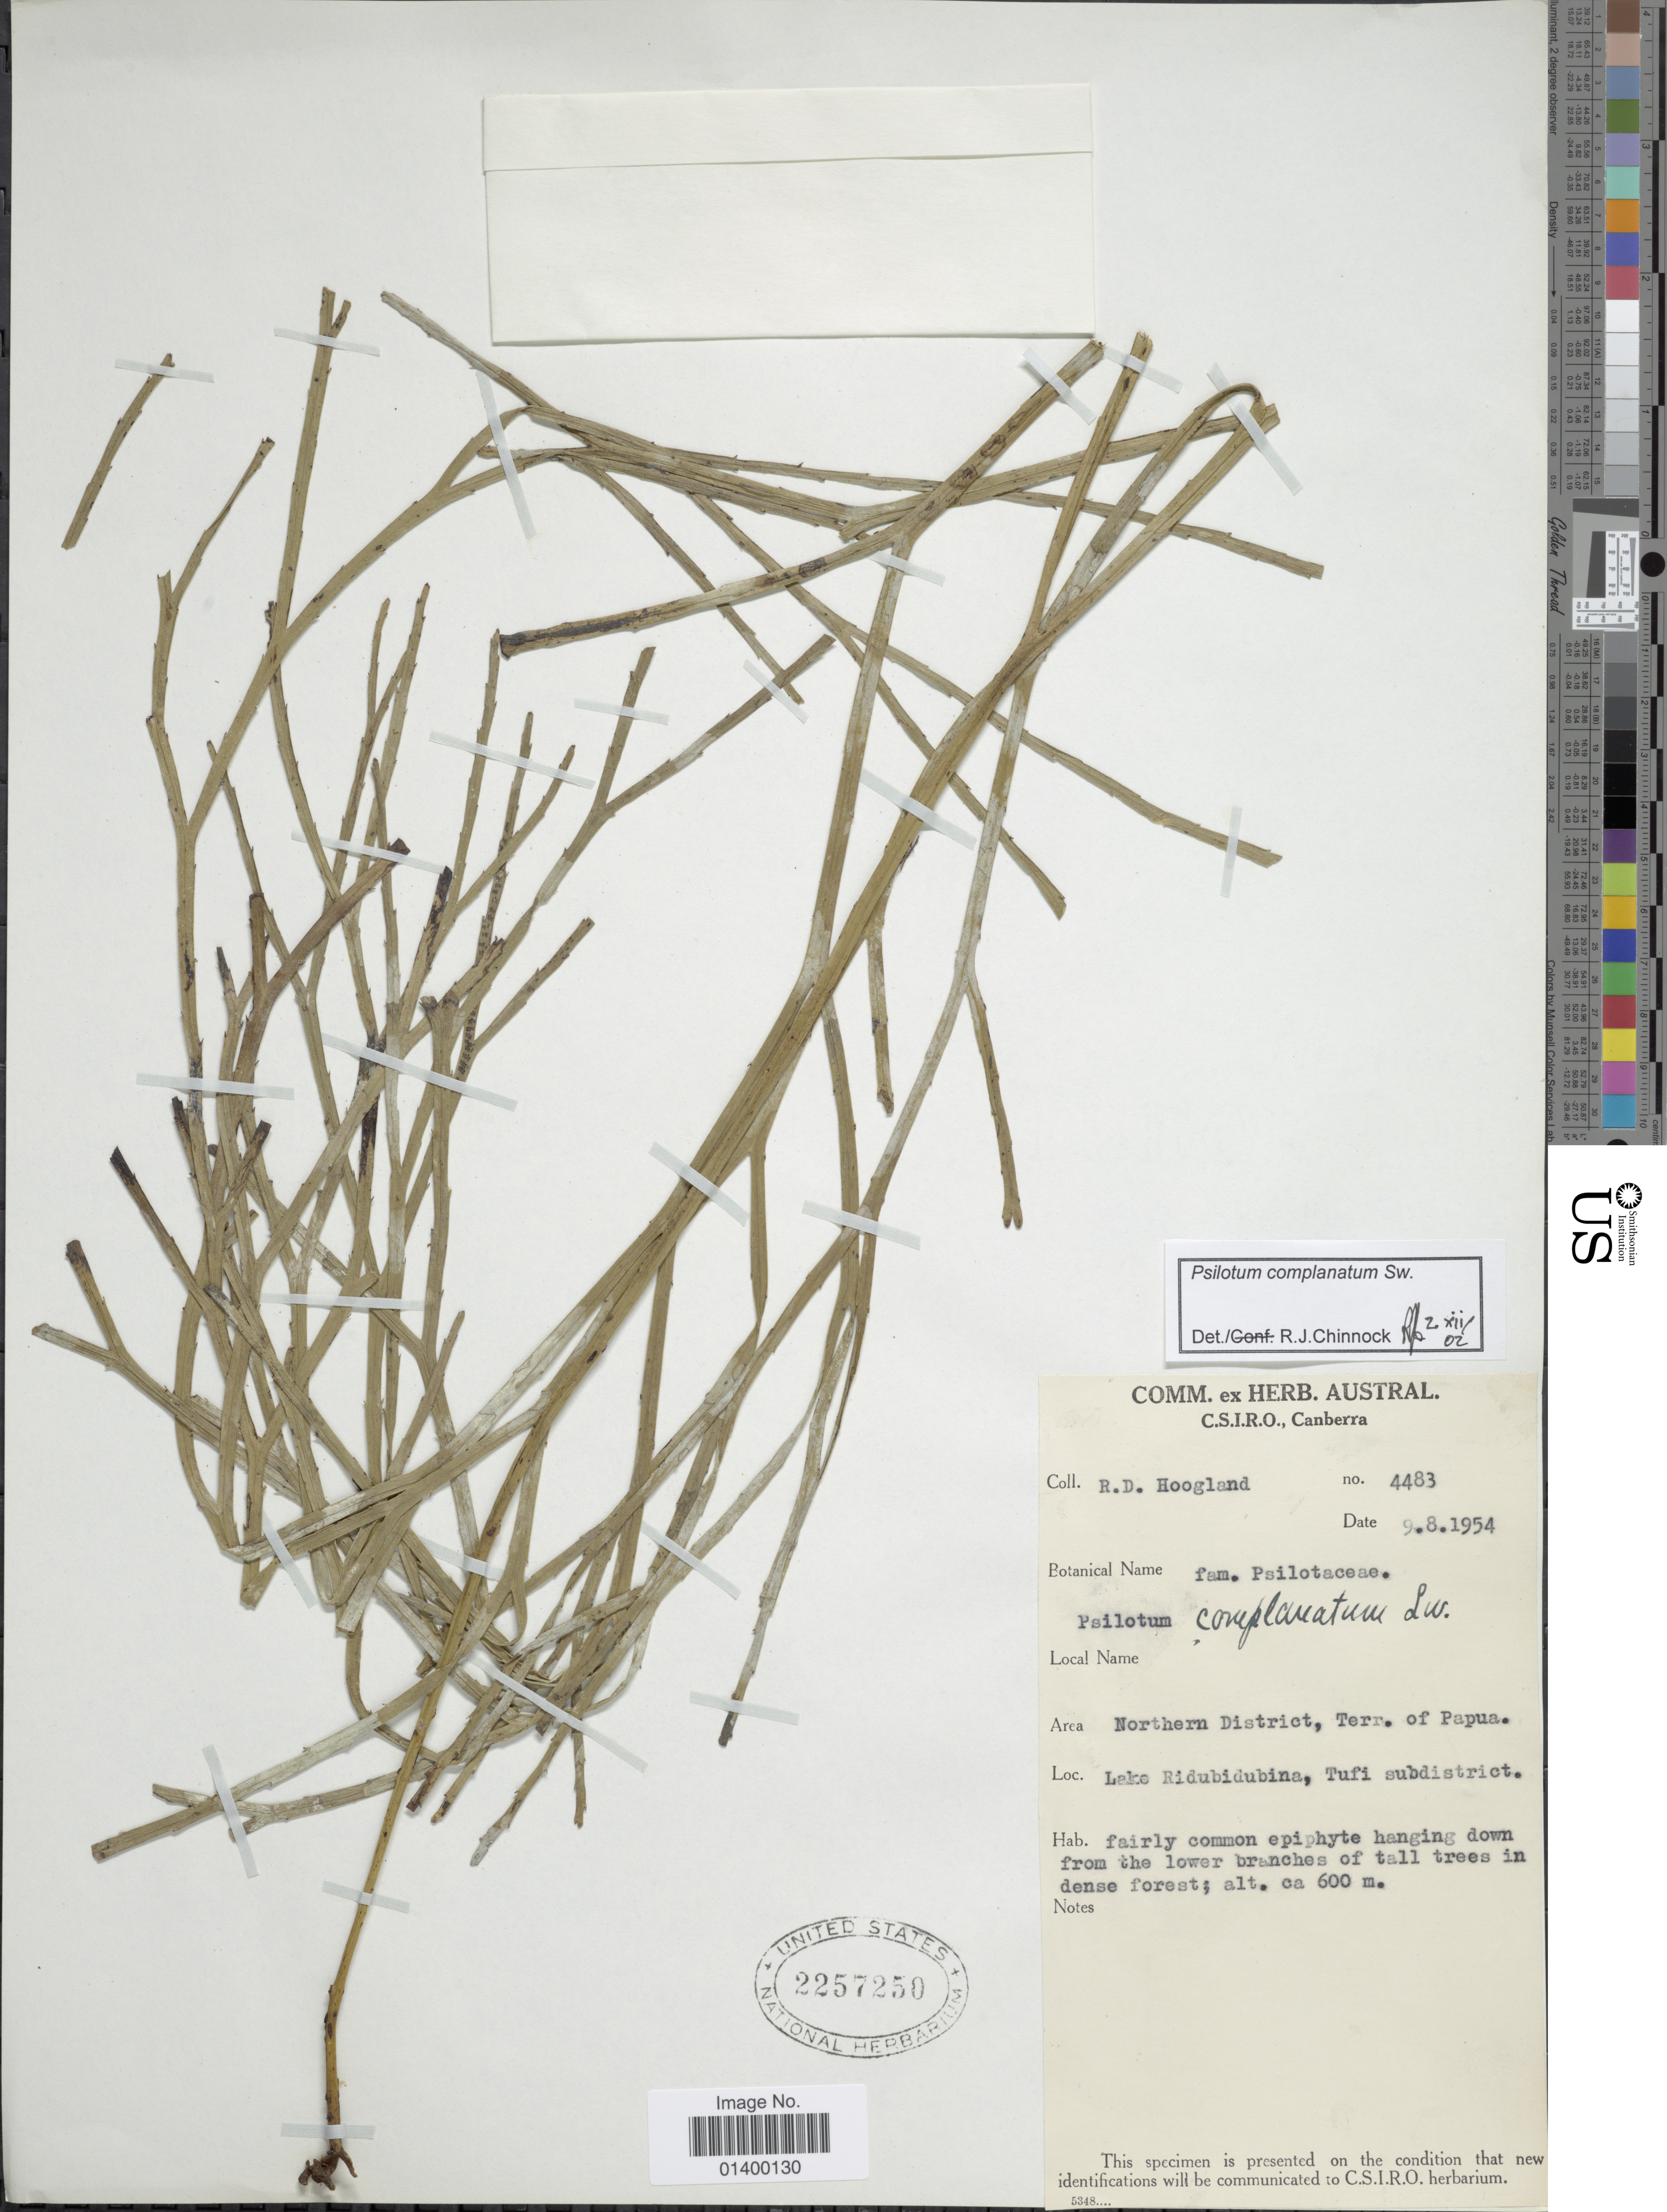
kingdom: Plantae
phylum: Tracheophyta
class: Polypodiopsida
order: Psilotales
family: Psilotaceae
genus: Psilotum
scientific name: Psilotum complanatum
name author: Sw.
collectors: R. D. Hoogland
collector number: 483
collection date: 1954-08-09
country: Papua New Guinea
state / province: Northern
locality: Terr. of Papua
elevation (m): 600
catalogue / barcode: US 2257250